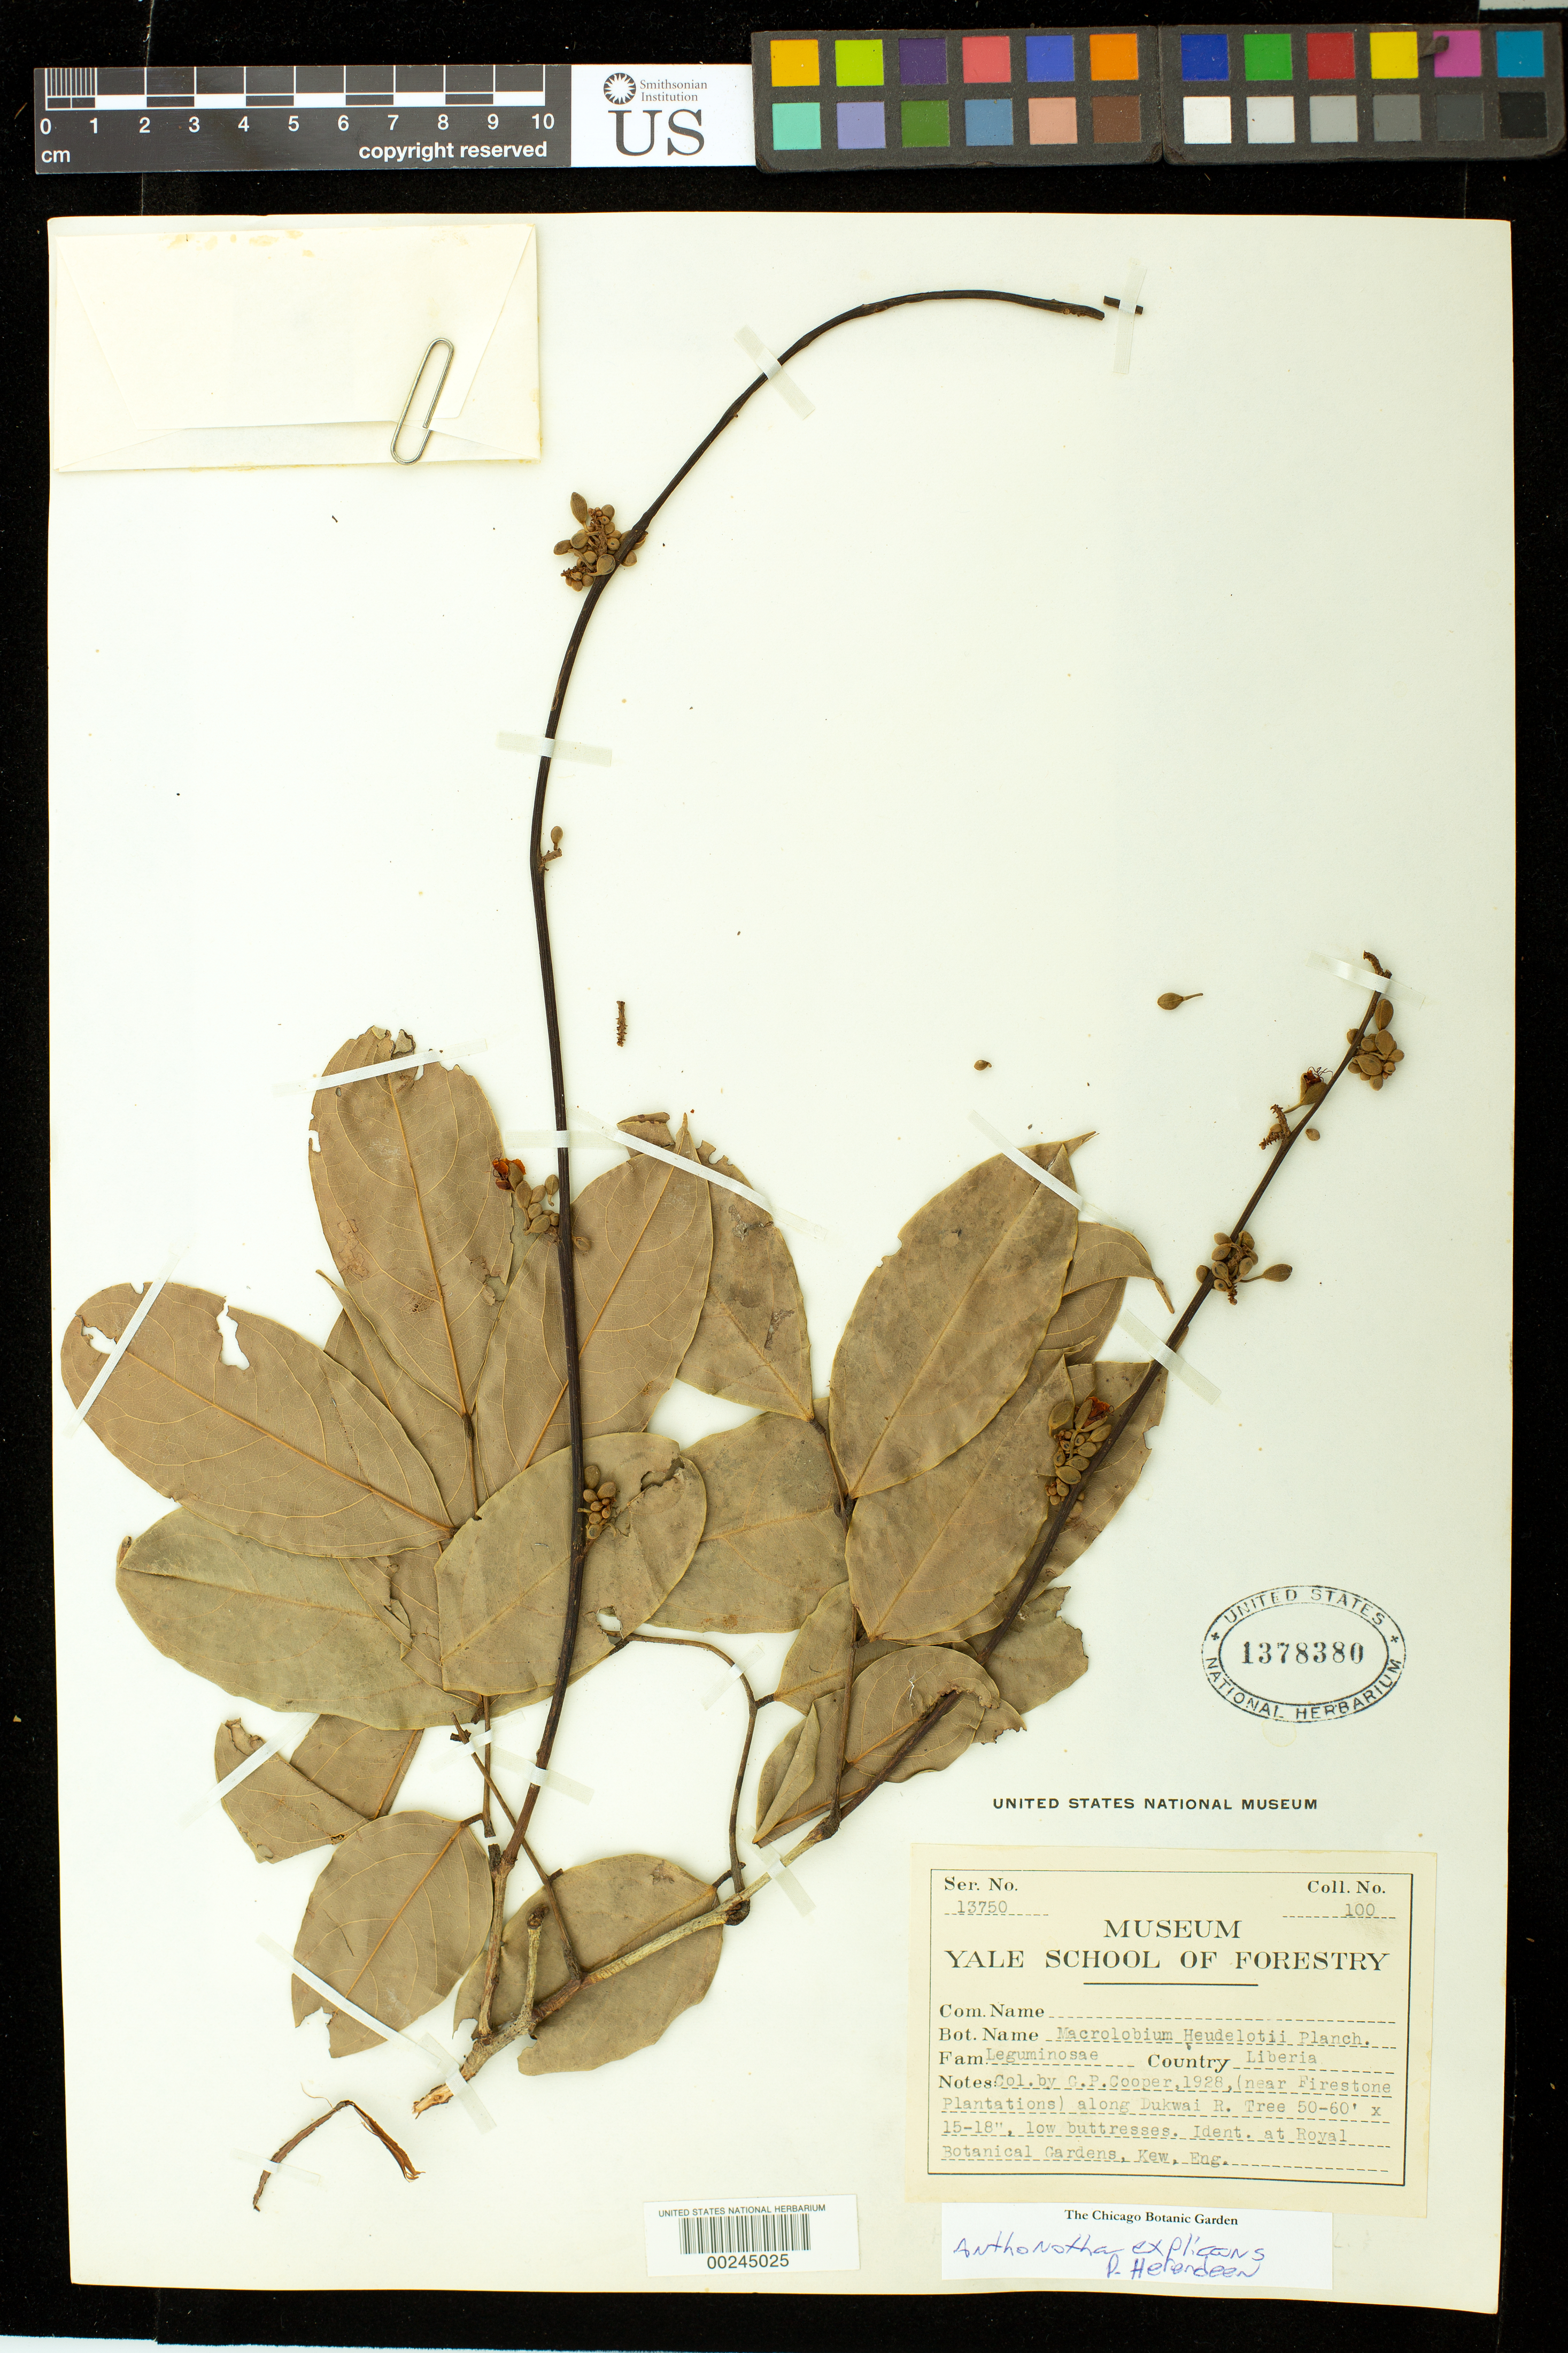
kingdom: Plantae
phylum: Tracheophyta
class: Magnoliopsida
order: Fabales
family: Fabaceae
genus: Macrolobium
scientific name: Macrolobium heudelobium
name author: Aubrév.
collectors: G. Cooper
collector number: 100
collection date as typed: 1928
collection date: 1928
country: Liberia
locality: Near firestone plantations along dukwai river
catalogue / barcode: US 1378380